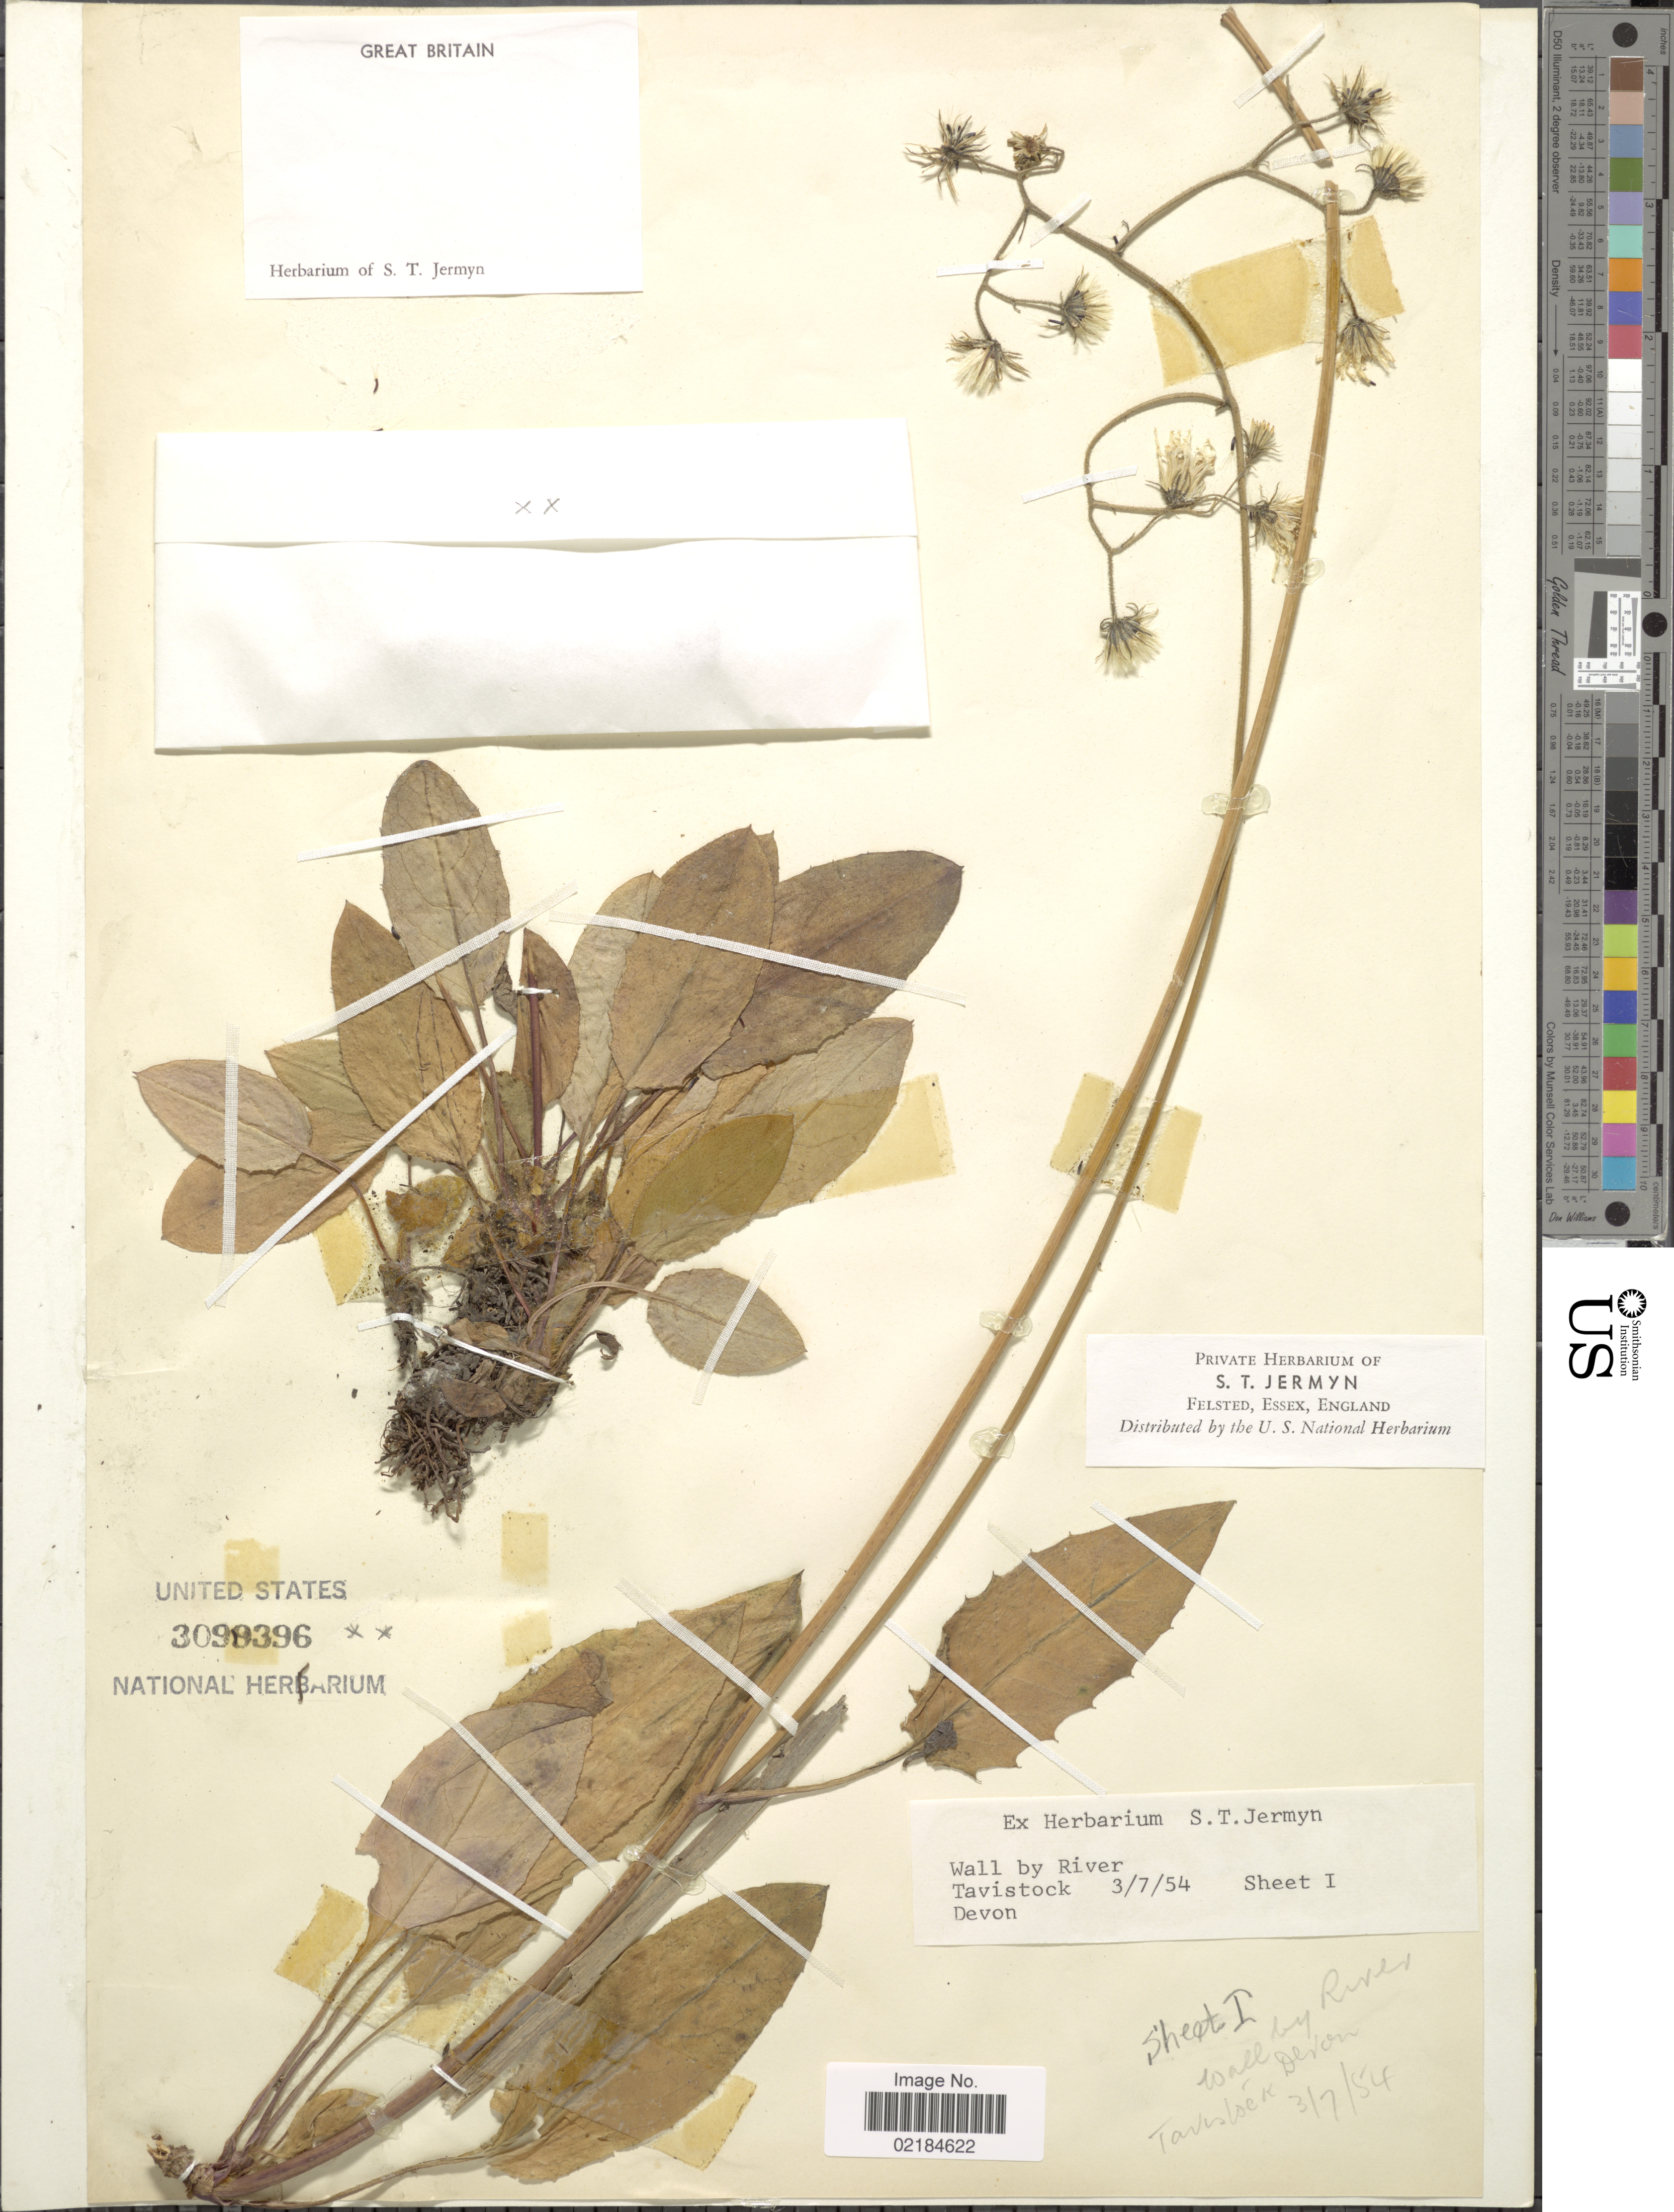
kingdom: Plantae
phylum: Tracheophyta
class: Magnoliopsida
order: Asterales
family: Asteraceae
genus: Hieracium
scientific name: Hieracium repandulare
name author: Druce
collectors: ex herb. S. T. Jermyn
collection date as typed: Transcribed d/m/y: 3/7/54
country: United Kingdom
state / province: England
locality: Great Britain, Wall by River, Tavistock, Devon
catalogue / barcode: US 3099396